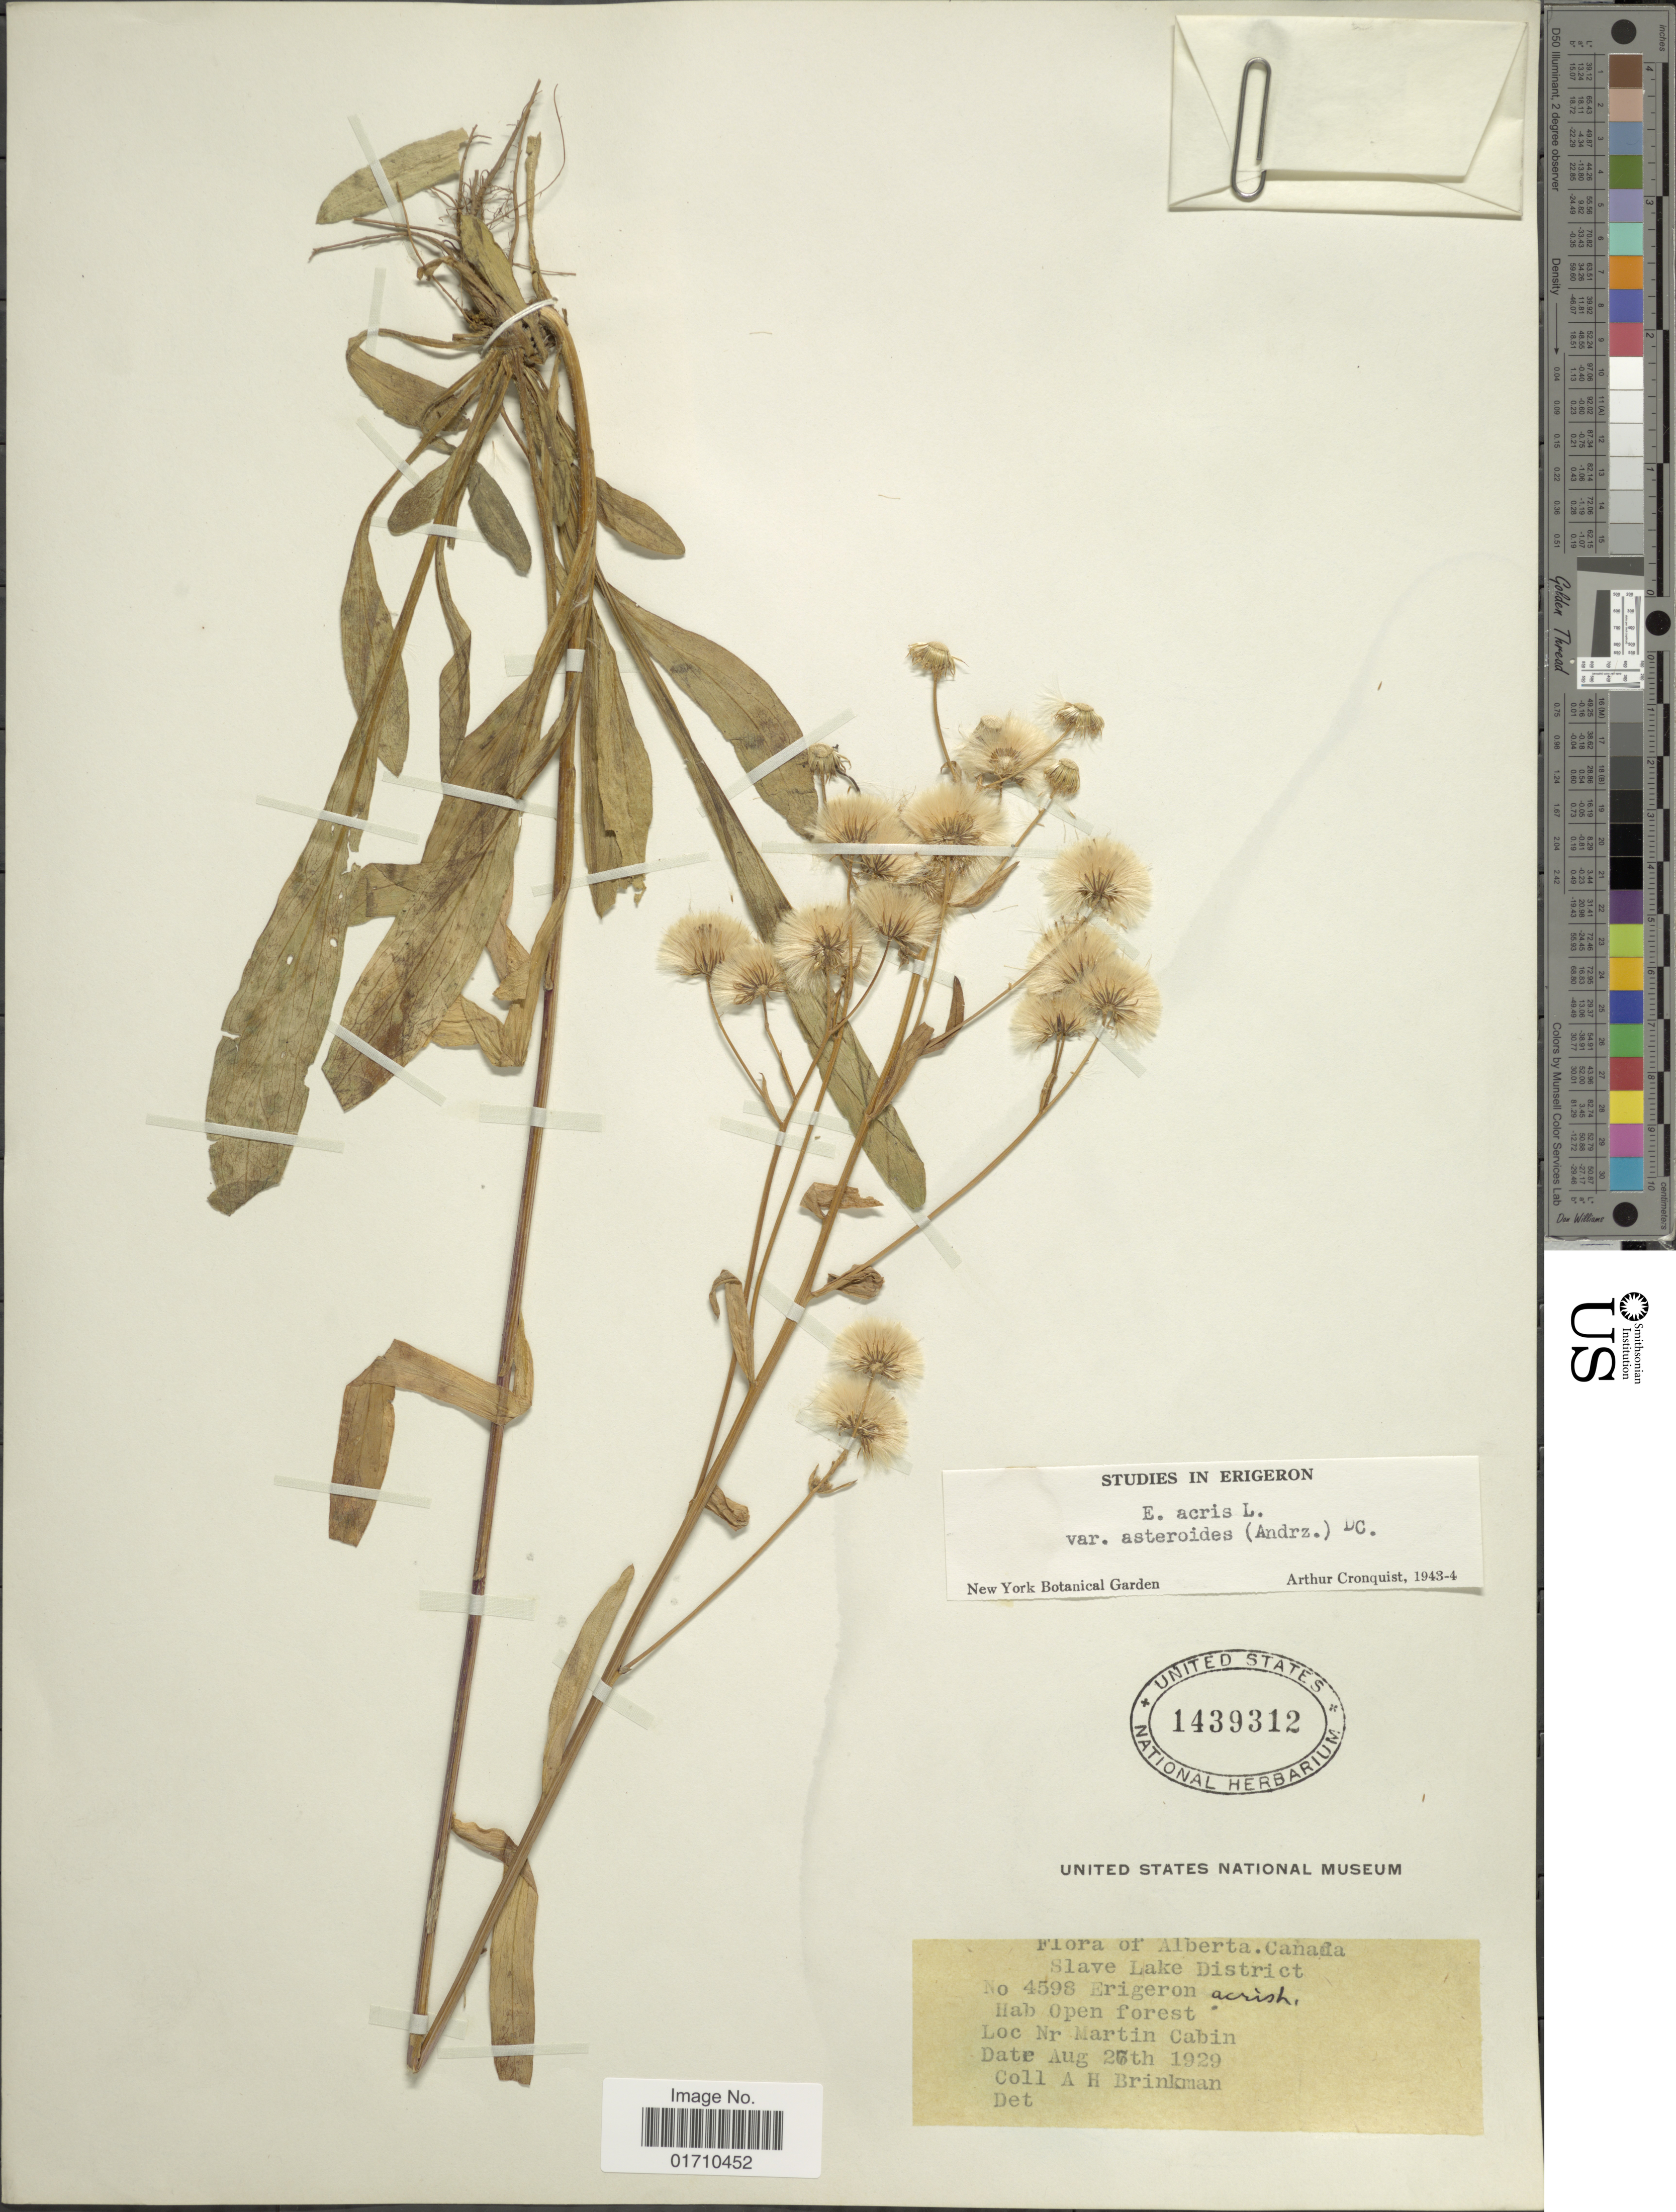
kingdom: Plantae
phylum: Tracheophyta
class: Magnoliopsida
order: Asterales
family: Asteraceae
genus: Erigeron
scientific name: Erigeron acris var. asteroides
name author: (Andrz.) DC.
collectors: A. Brinkman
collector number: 4598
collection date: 1929-08-27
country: Canada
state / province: Alberta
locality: Slave Lake District, Open forest, Nr Martin Cabin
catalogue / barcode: US 1439312